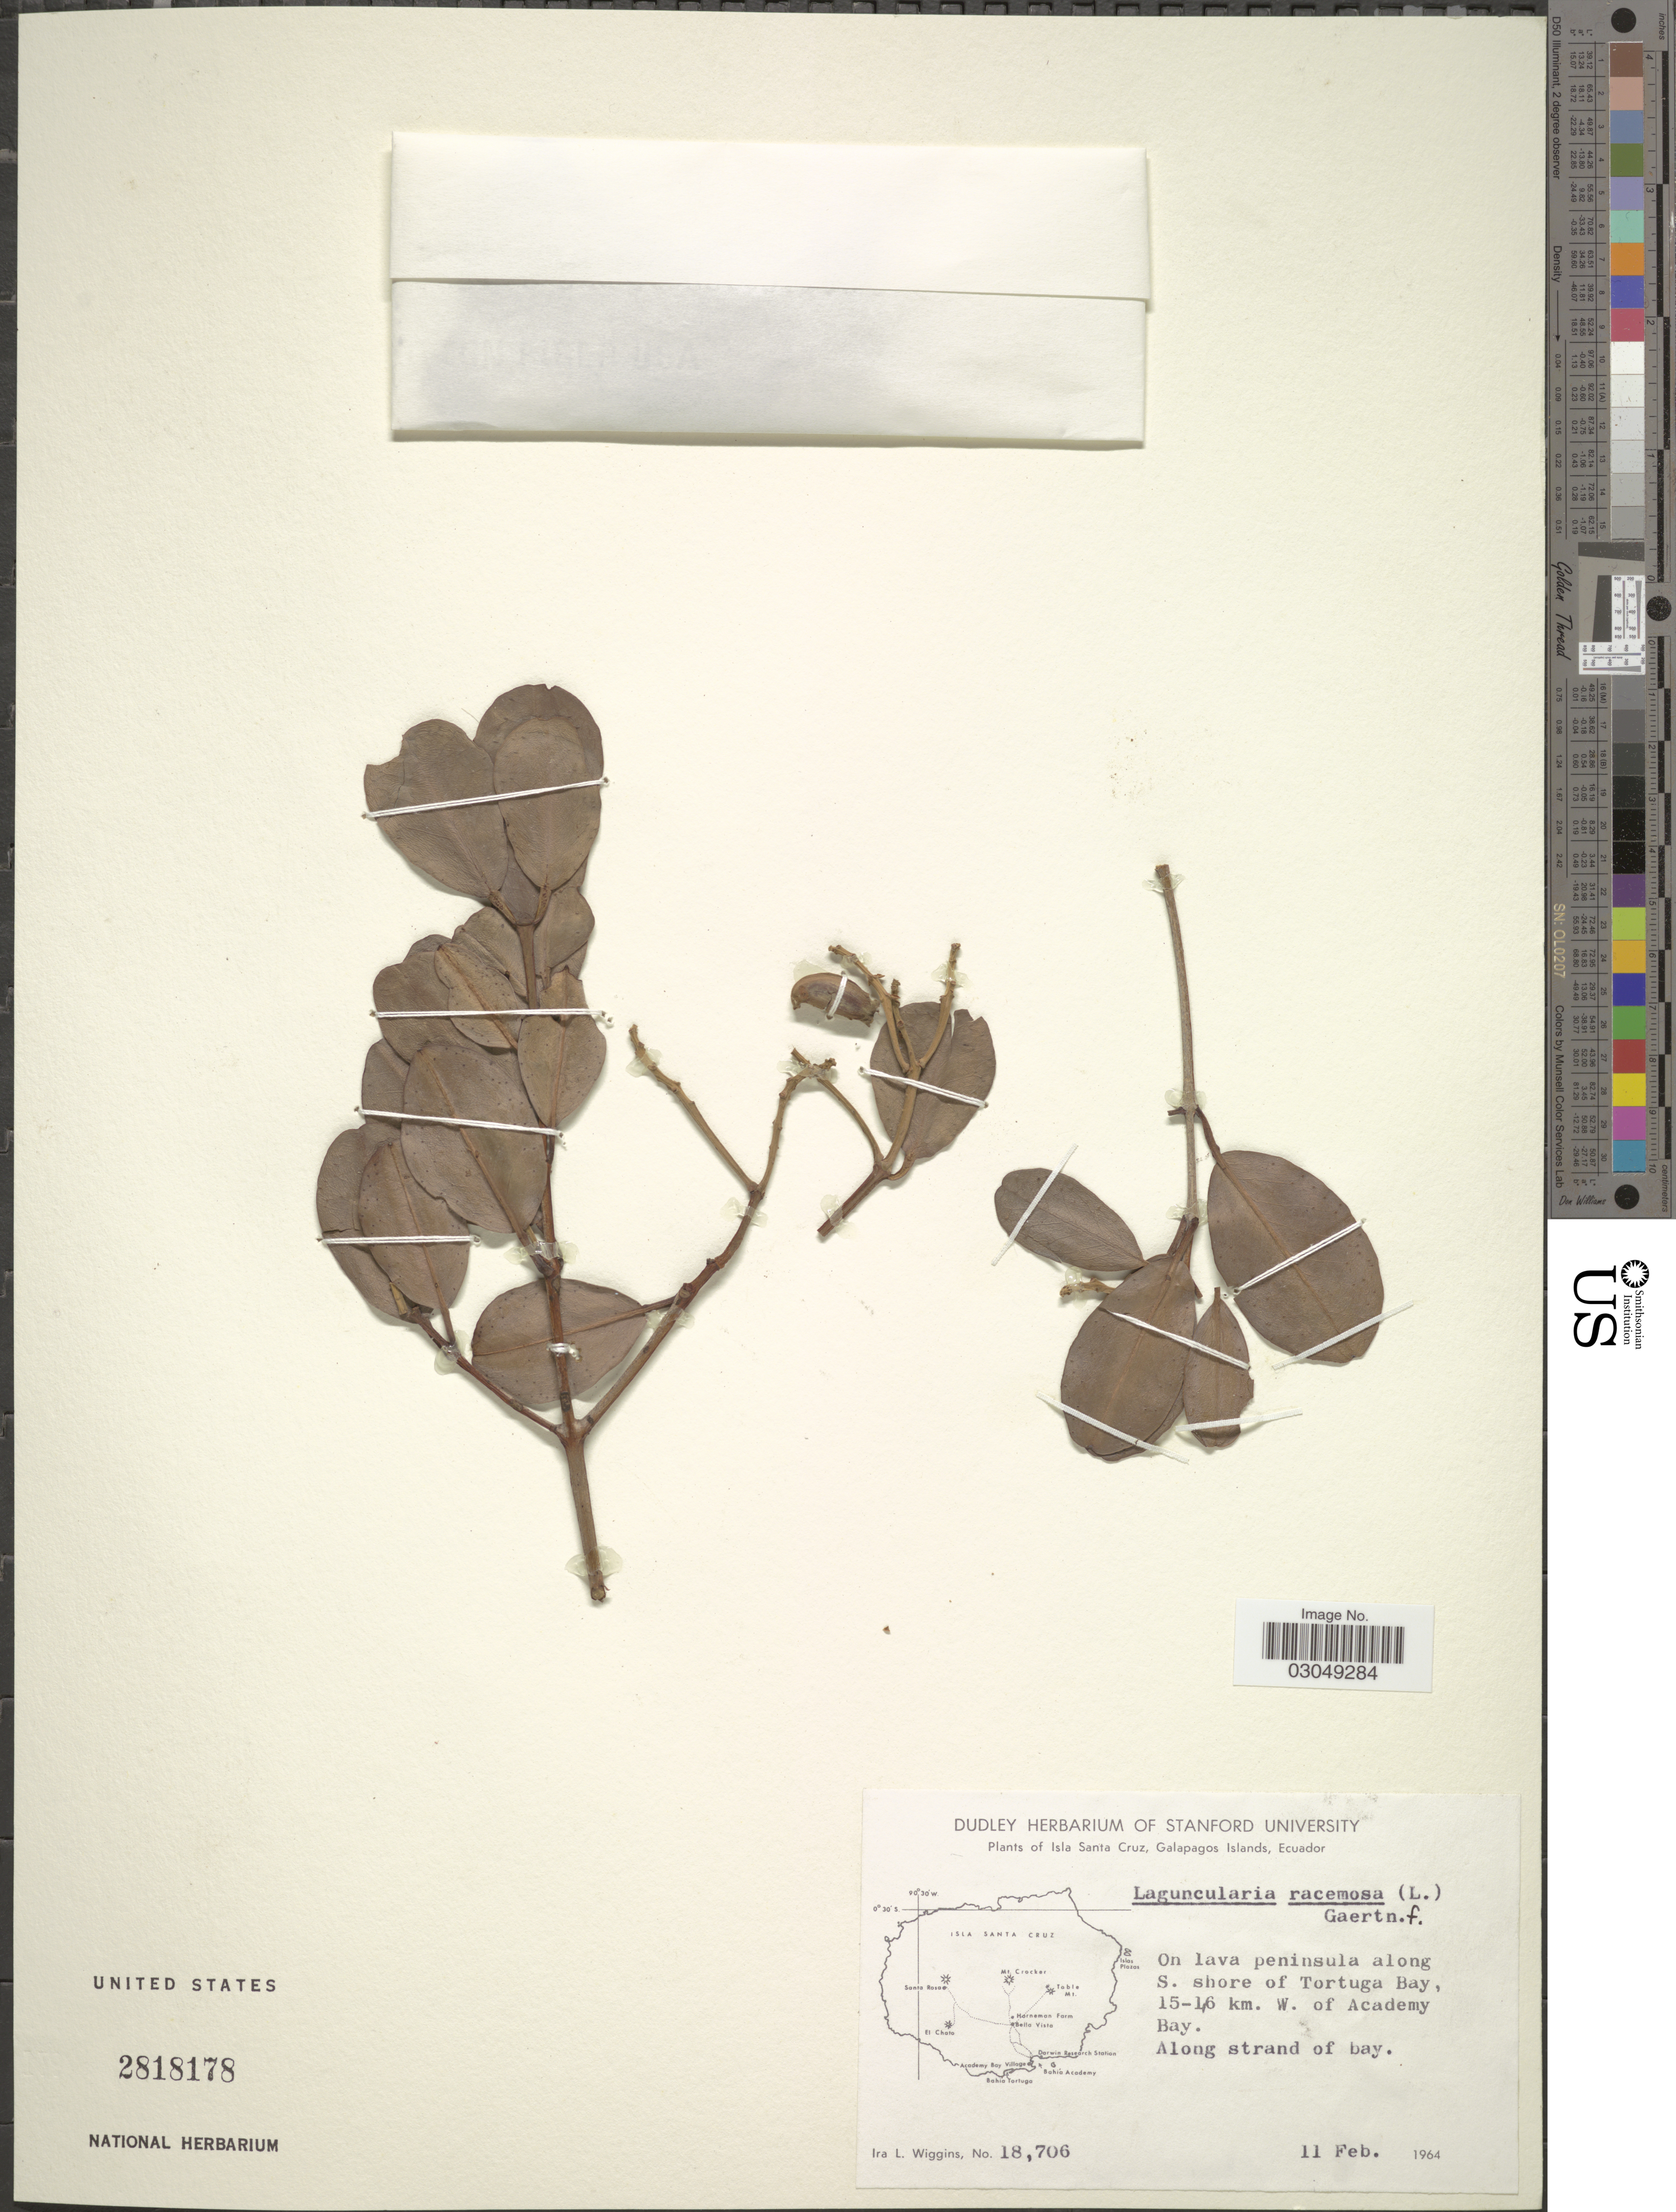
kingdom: Plantae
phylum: Tracheophyta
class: Magnoliopsida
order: Myrtales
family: Combretaceae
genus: Laguncularia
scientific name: Laguncularia racemosa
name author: (L.) C.F. Gaertn.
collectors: I. L. Wiggins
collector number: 18706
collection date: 1964-02-11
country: Ecuador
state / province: Colón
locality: Isla Santa Cruz, Galapagos Islands. On lava peninsula along S. shore of Tortuga Bay, 15-16 km. W. of Academy Bay. along strand of bay.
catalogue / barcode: US 2818178